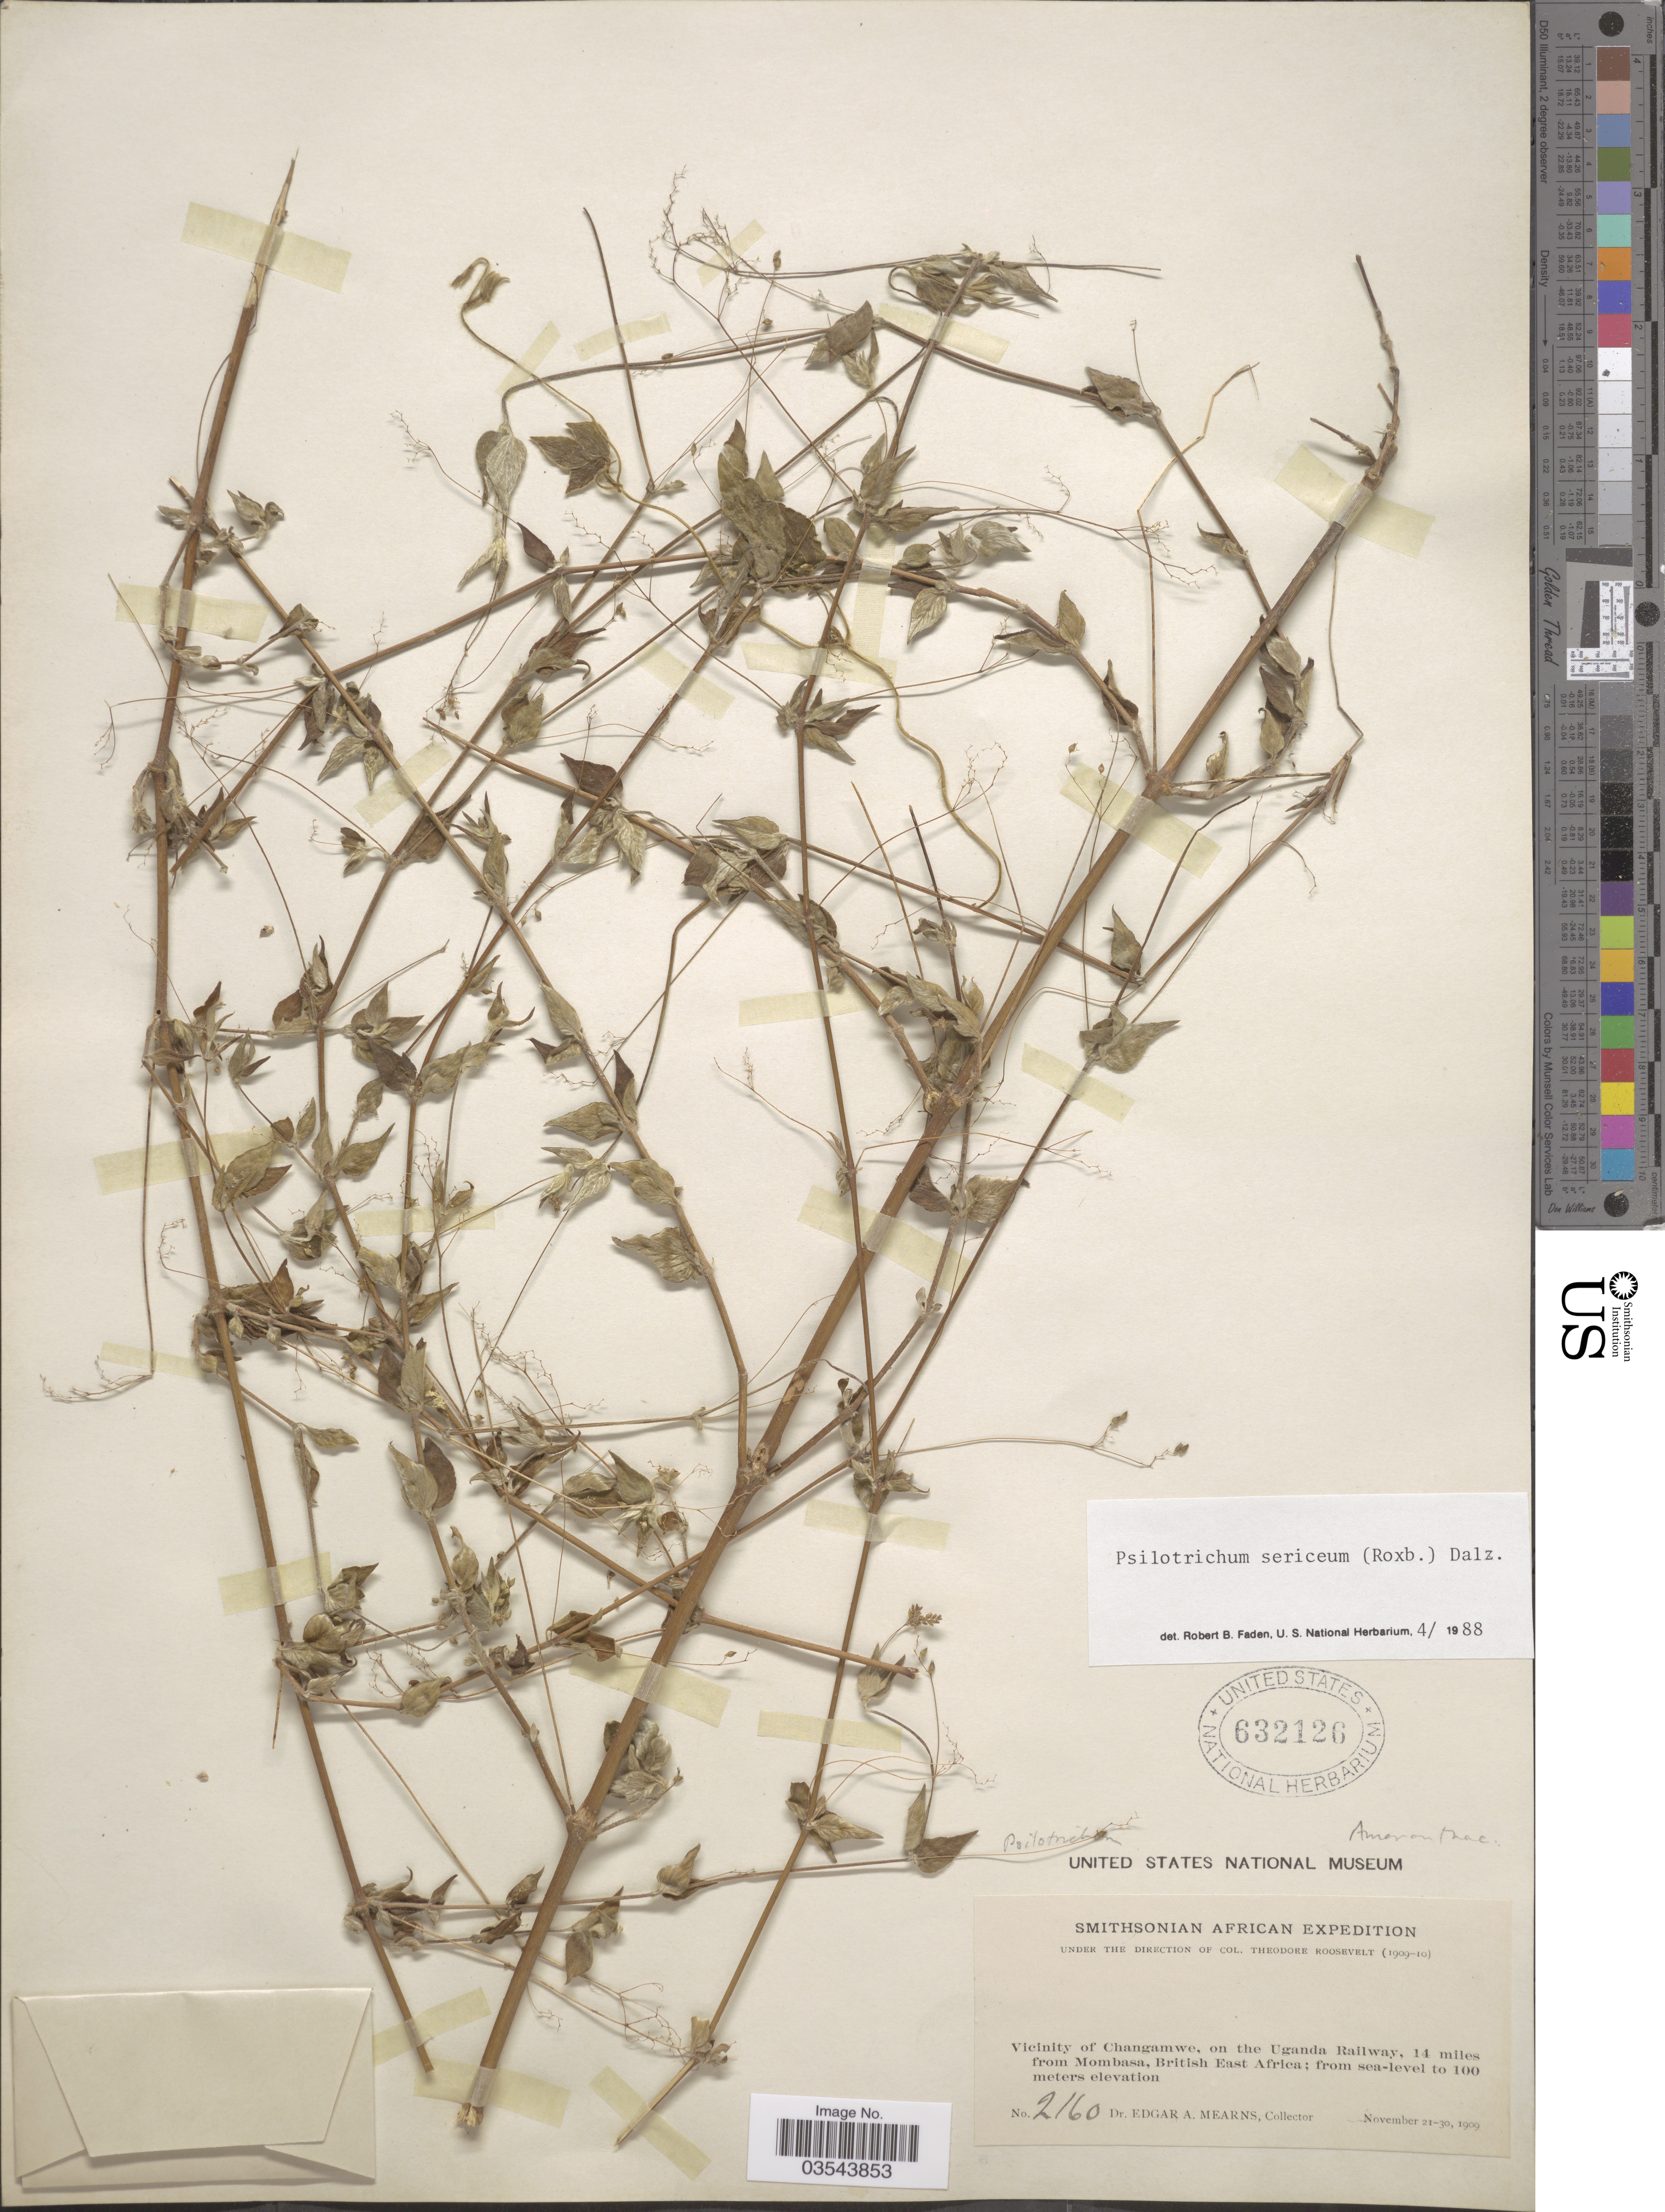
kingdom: Plantae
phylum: Tracheophyta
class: Magnoliopsida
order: Caryophyllales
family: Amaranthaceae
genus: Psilotrichum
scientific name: Psilotrichum sericeum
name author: (J. Koenig & Roxb.) Dalzell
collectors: E. A. Mearns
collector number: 2160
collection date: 1909-11-21/1909-11-30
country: Kenya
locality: Vicinity of Changamwe, on the Uganda Railway, 14 miles from Mombasa, British East Africa.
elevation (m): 0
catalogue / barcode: US 632126